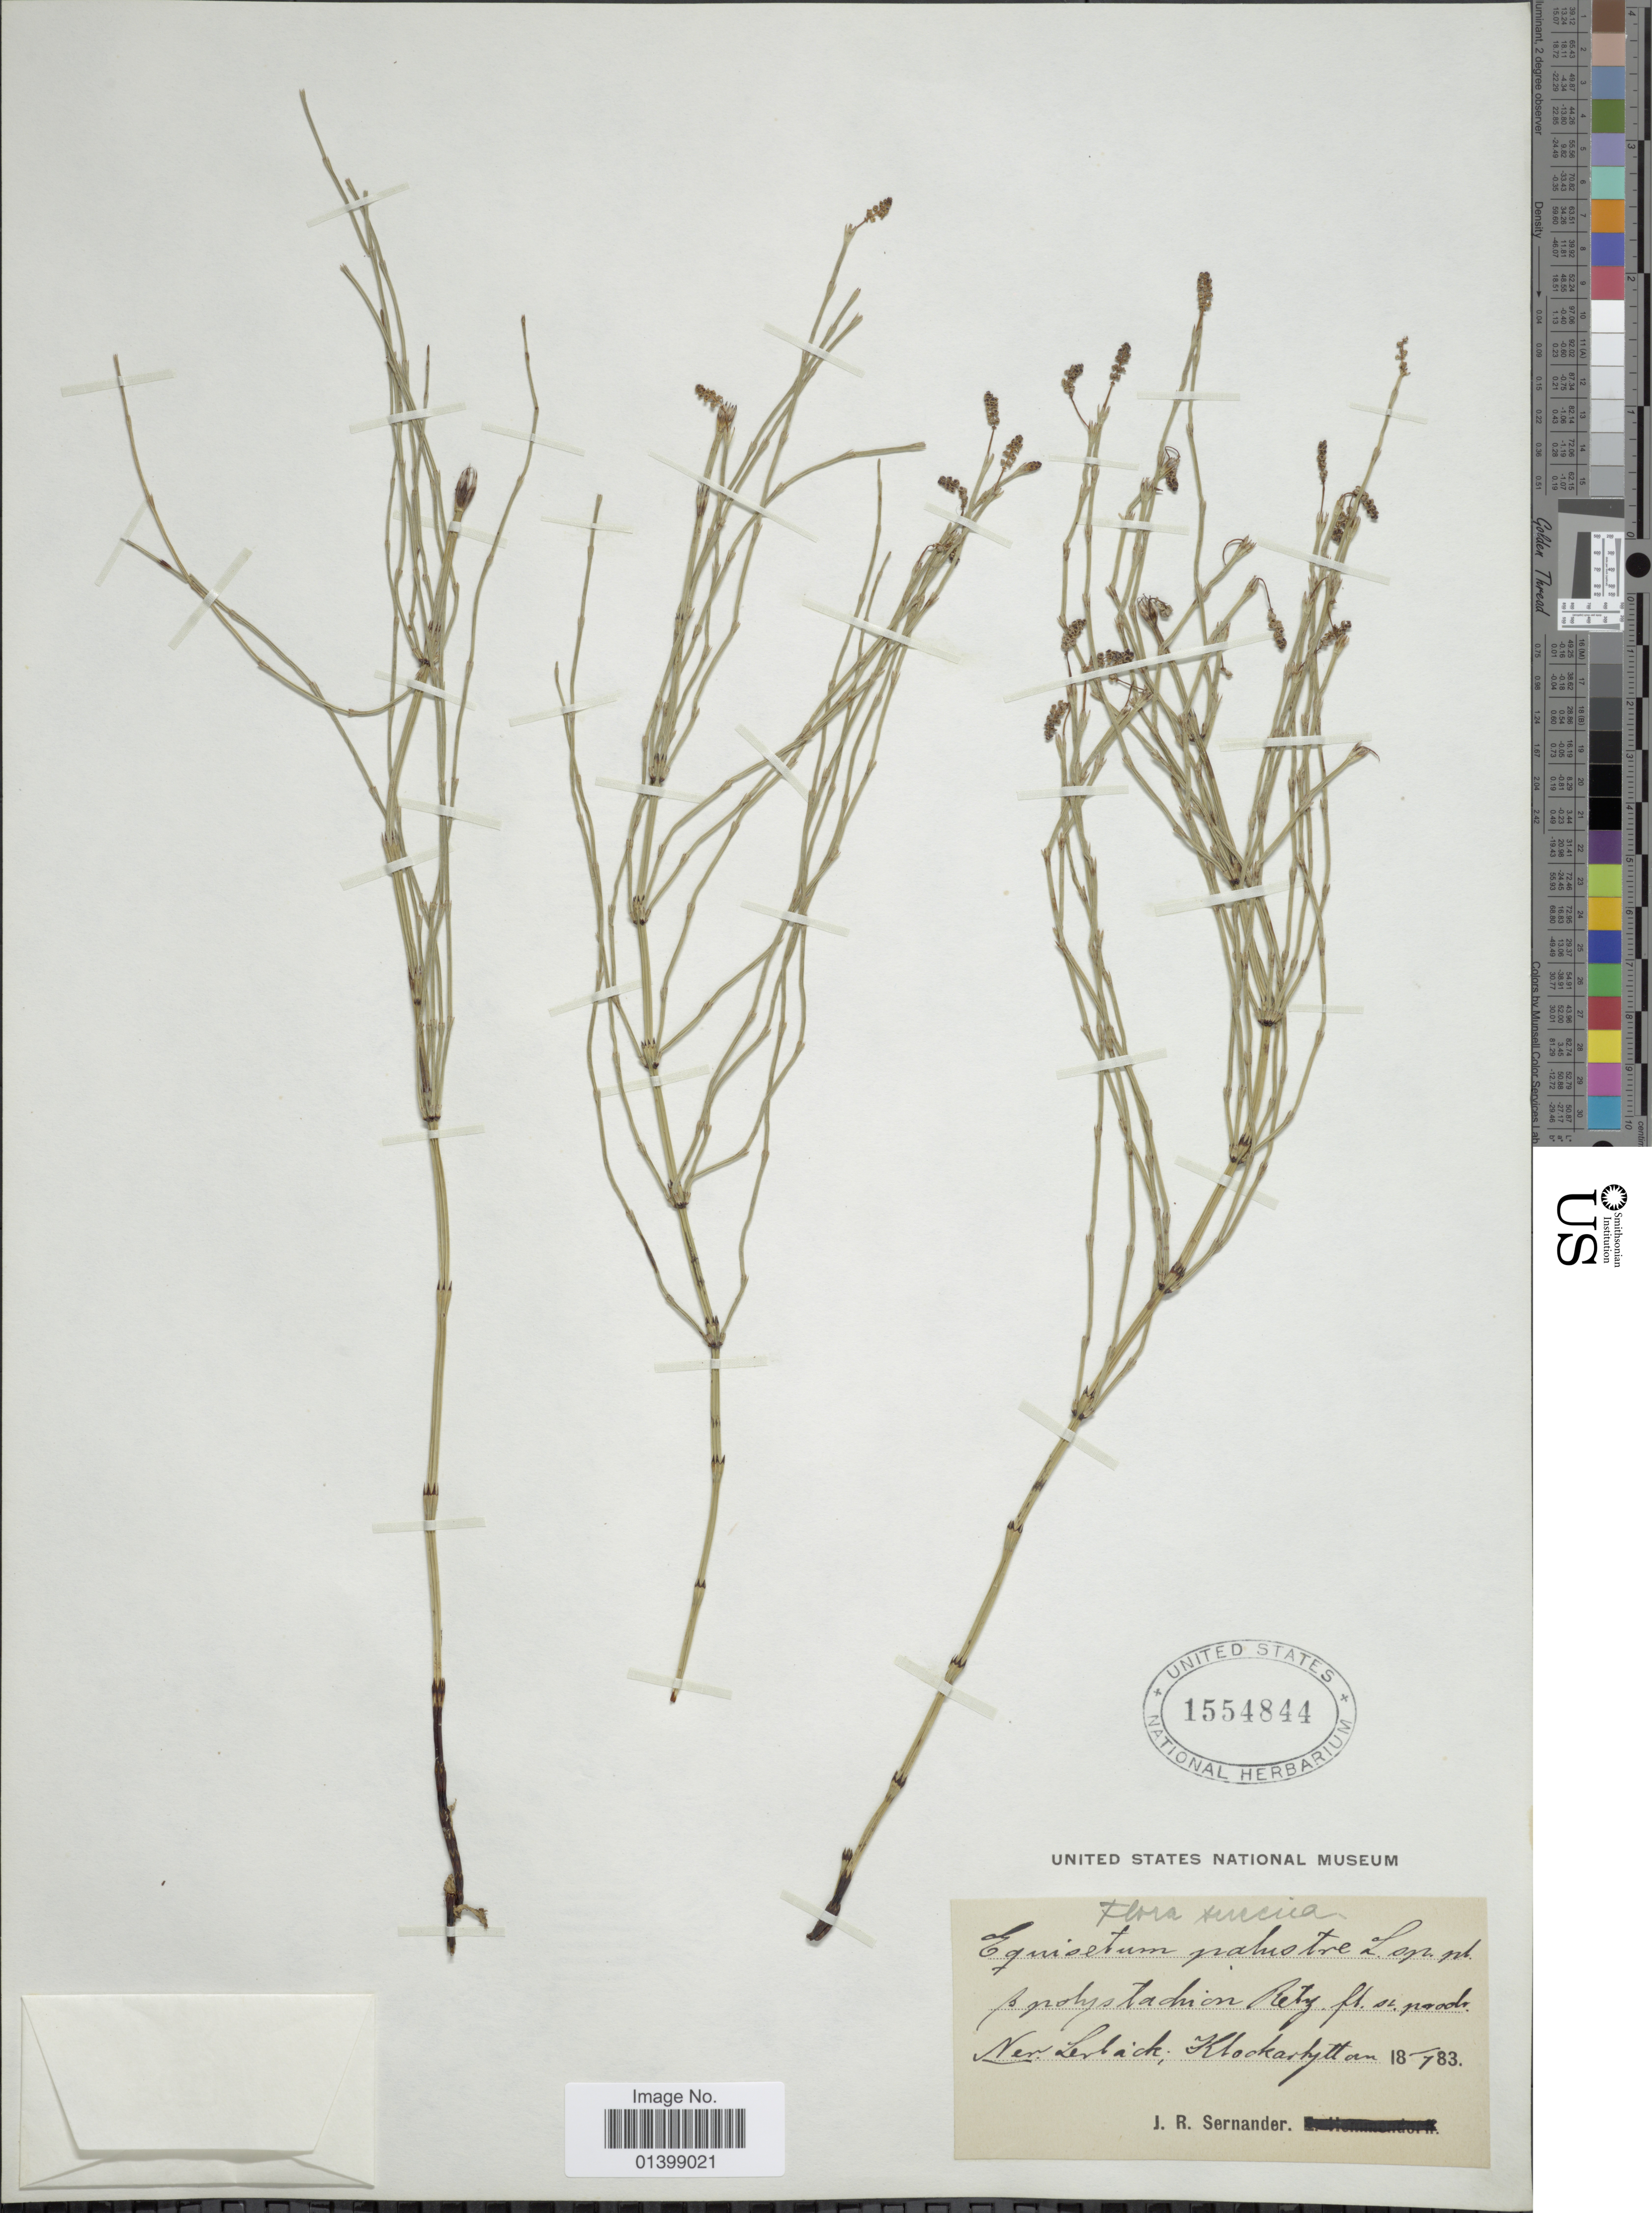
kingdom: Plantae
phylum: Tracheophyta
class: Polypodiopsida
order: Equisetales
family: Equisetaceae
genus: Equisetum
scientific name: Equisetum palustre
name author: L.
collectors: J. Sernander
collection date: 1883-07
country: Sweden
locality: New Lerback, Klockarhyttan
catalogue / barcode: US 1554844